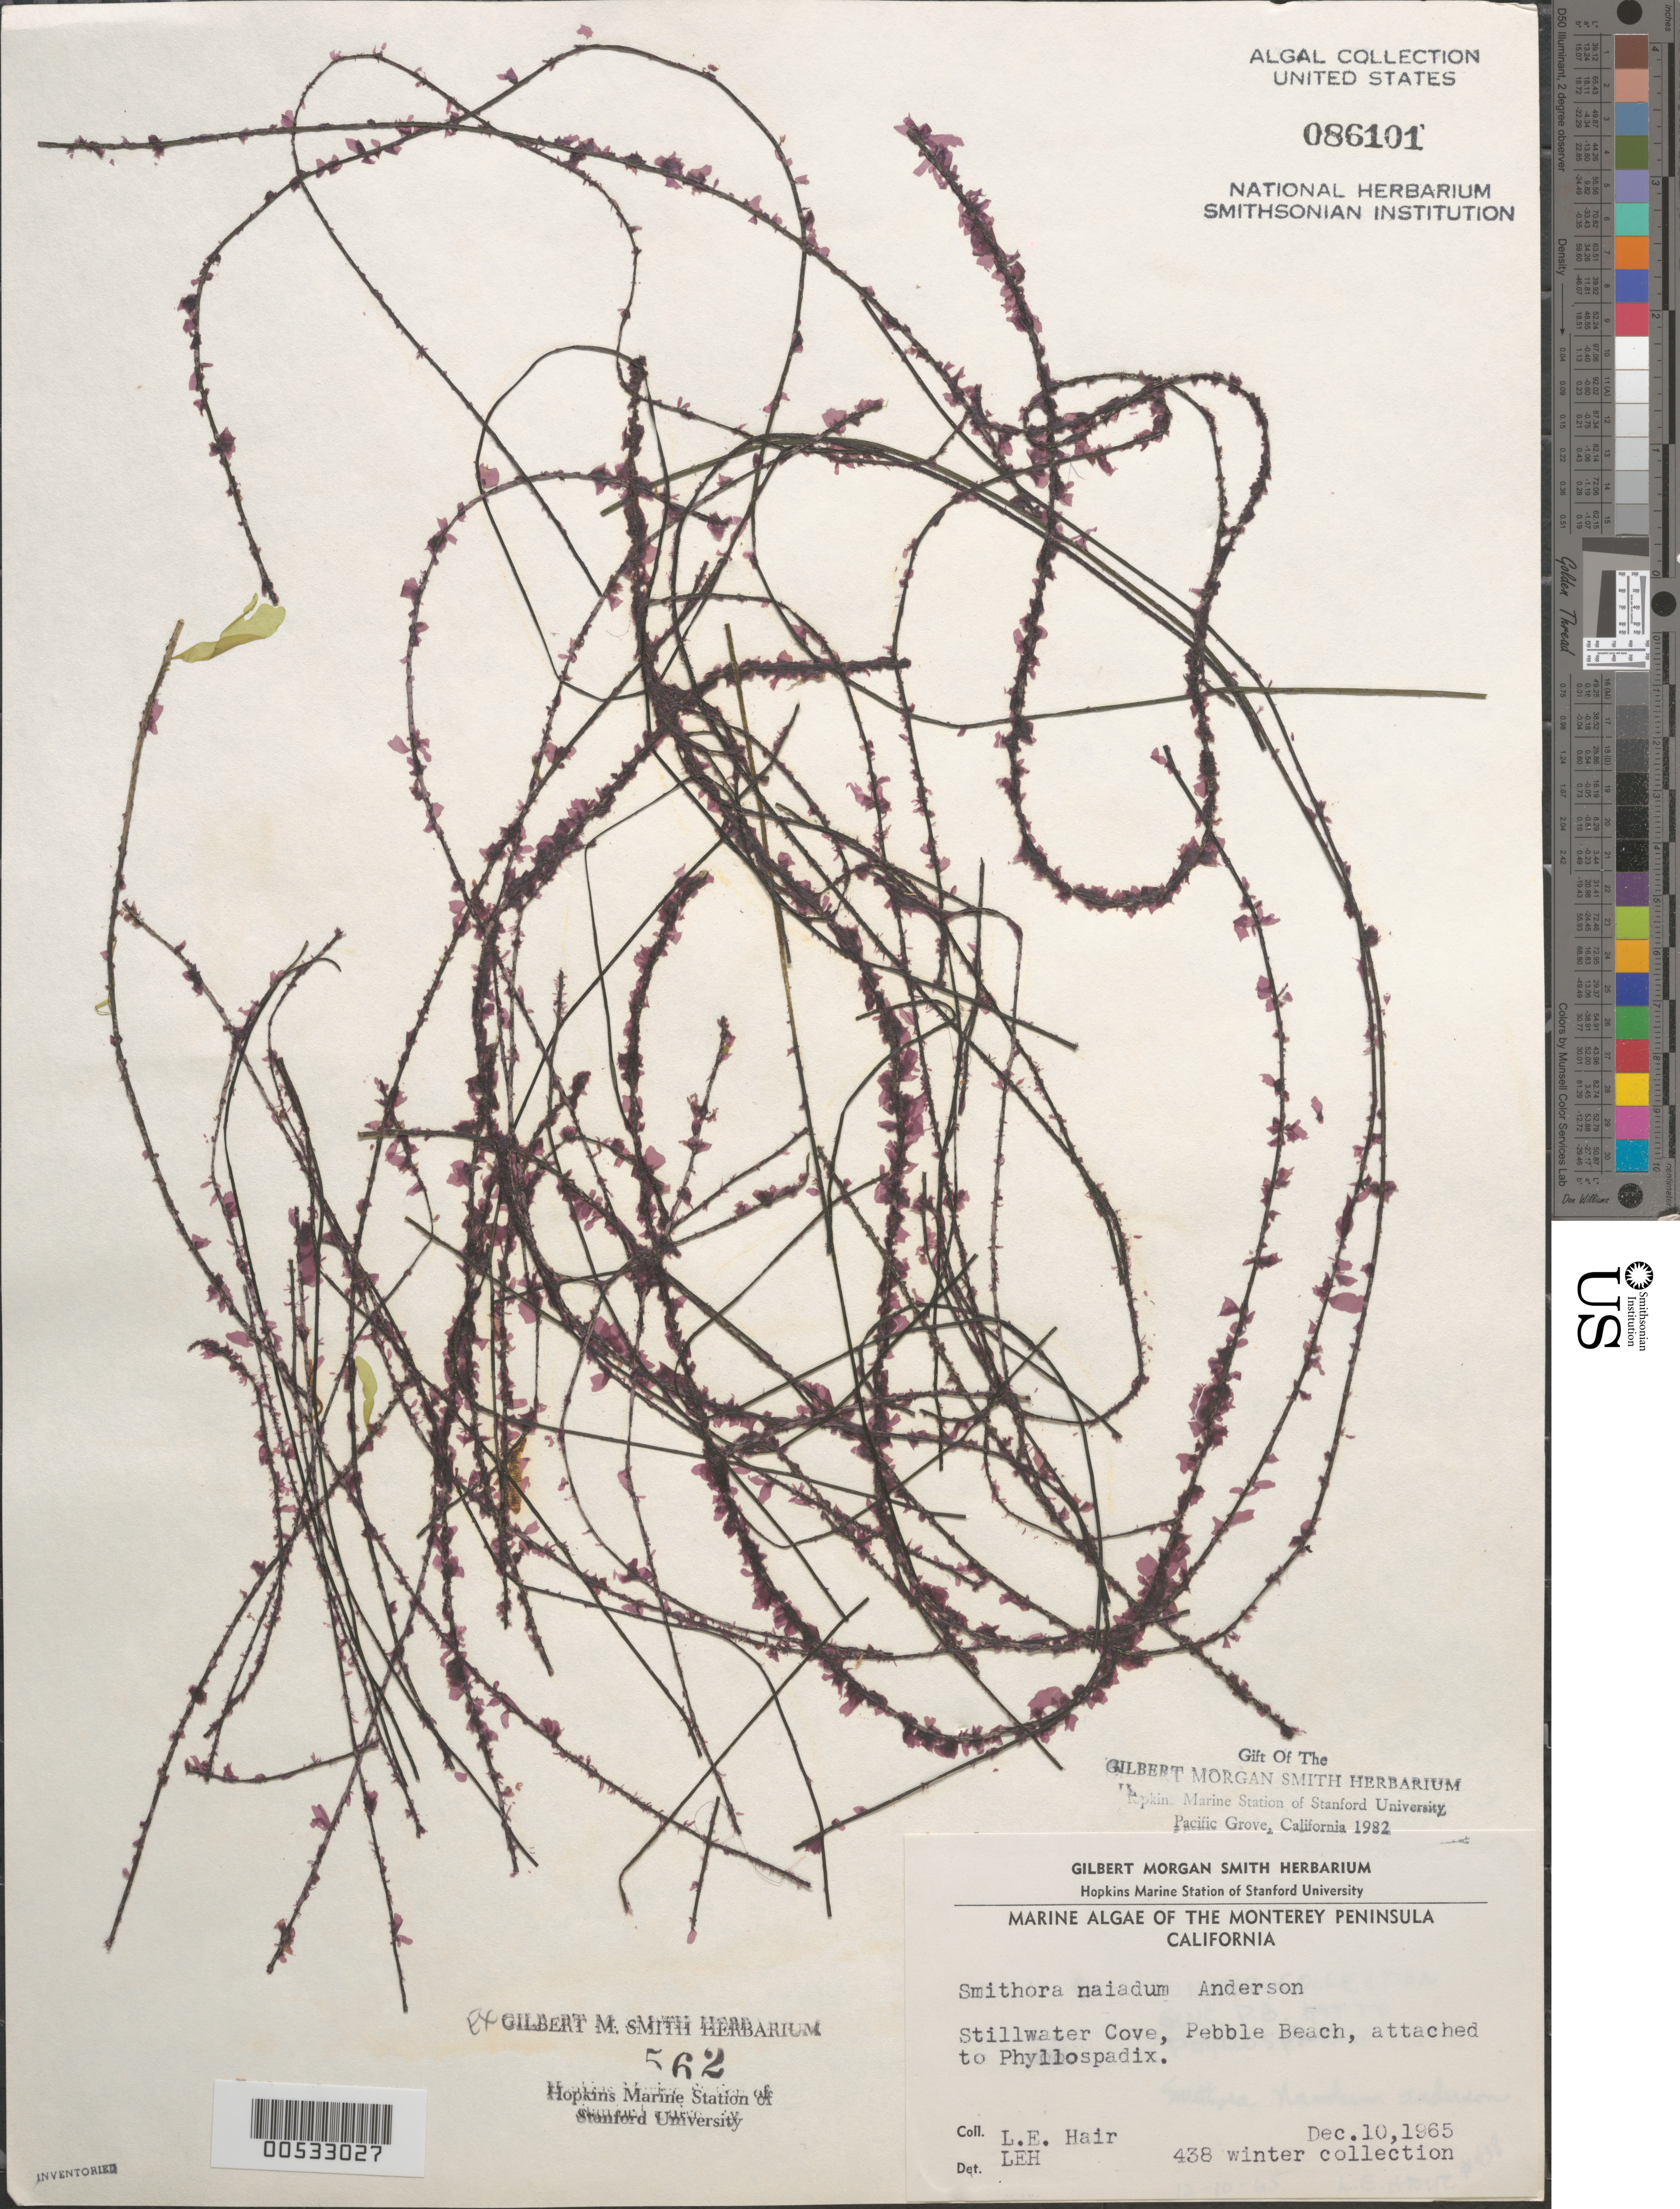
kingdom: Plantae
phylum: Rhodophyta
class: Compsopogonophyceae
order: Erythropeltidales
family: Erythrotrichiaceae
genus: Smithora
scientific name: Smithora naiadum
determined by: Hair, L. E.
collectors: L. Hair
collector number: Leh 438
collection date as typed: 10 Dec 1965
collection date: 1965-12-10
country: United States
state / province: California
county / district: Monterey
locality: Stillwater Cove, Pebble Beach, Monterey Peninsula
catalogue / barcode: US 86101